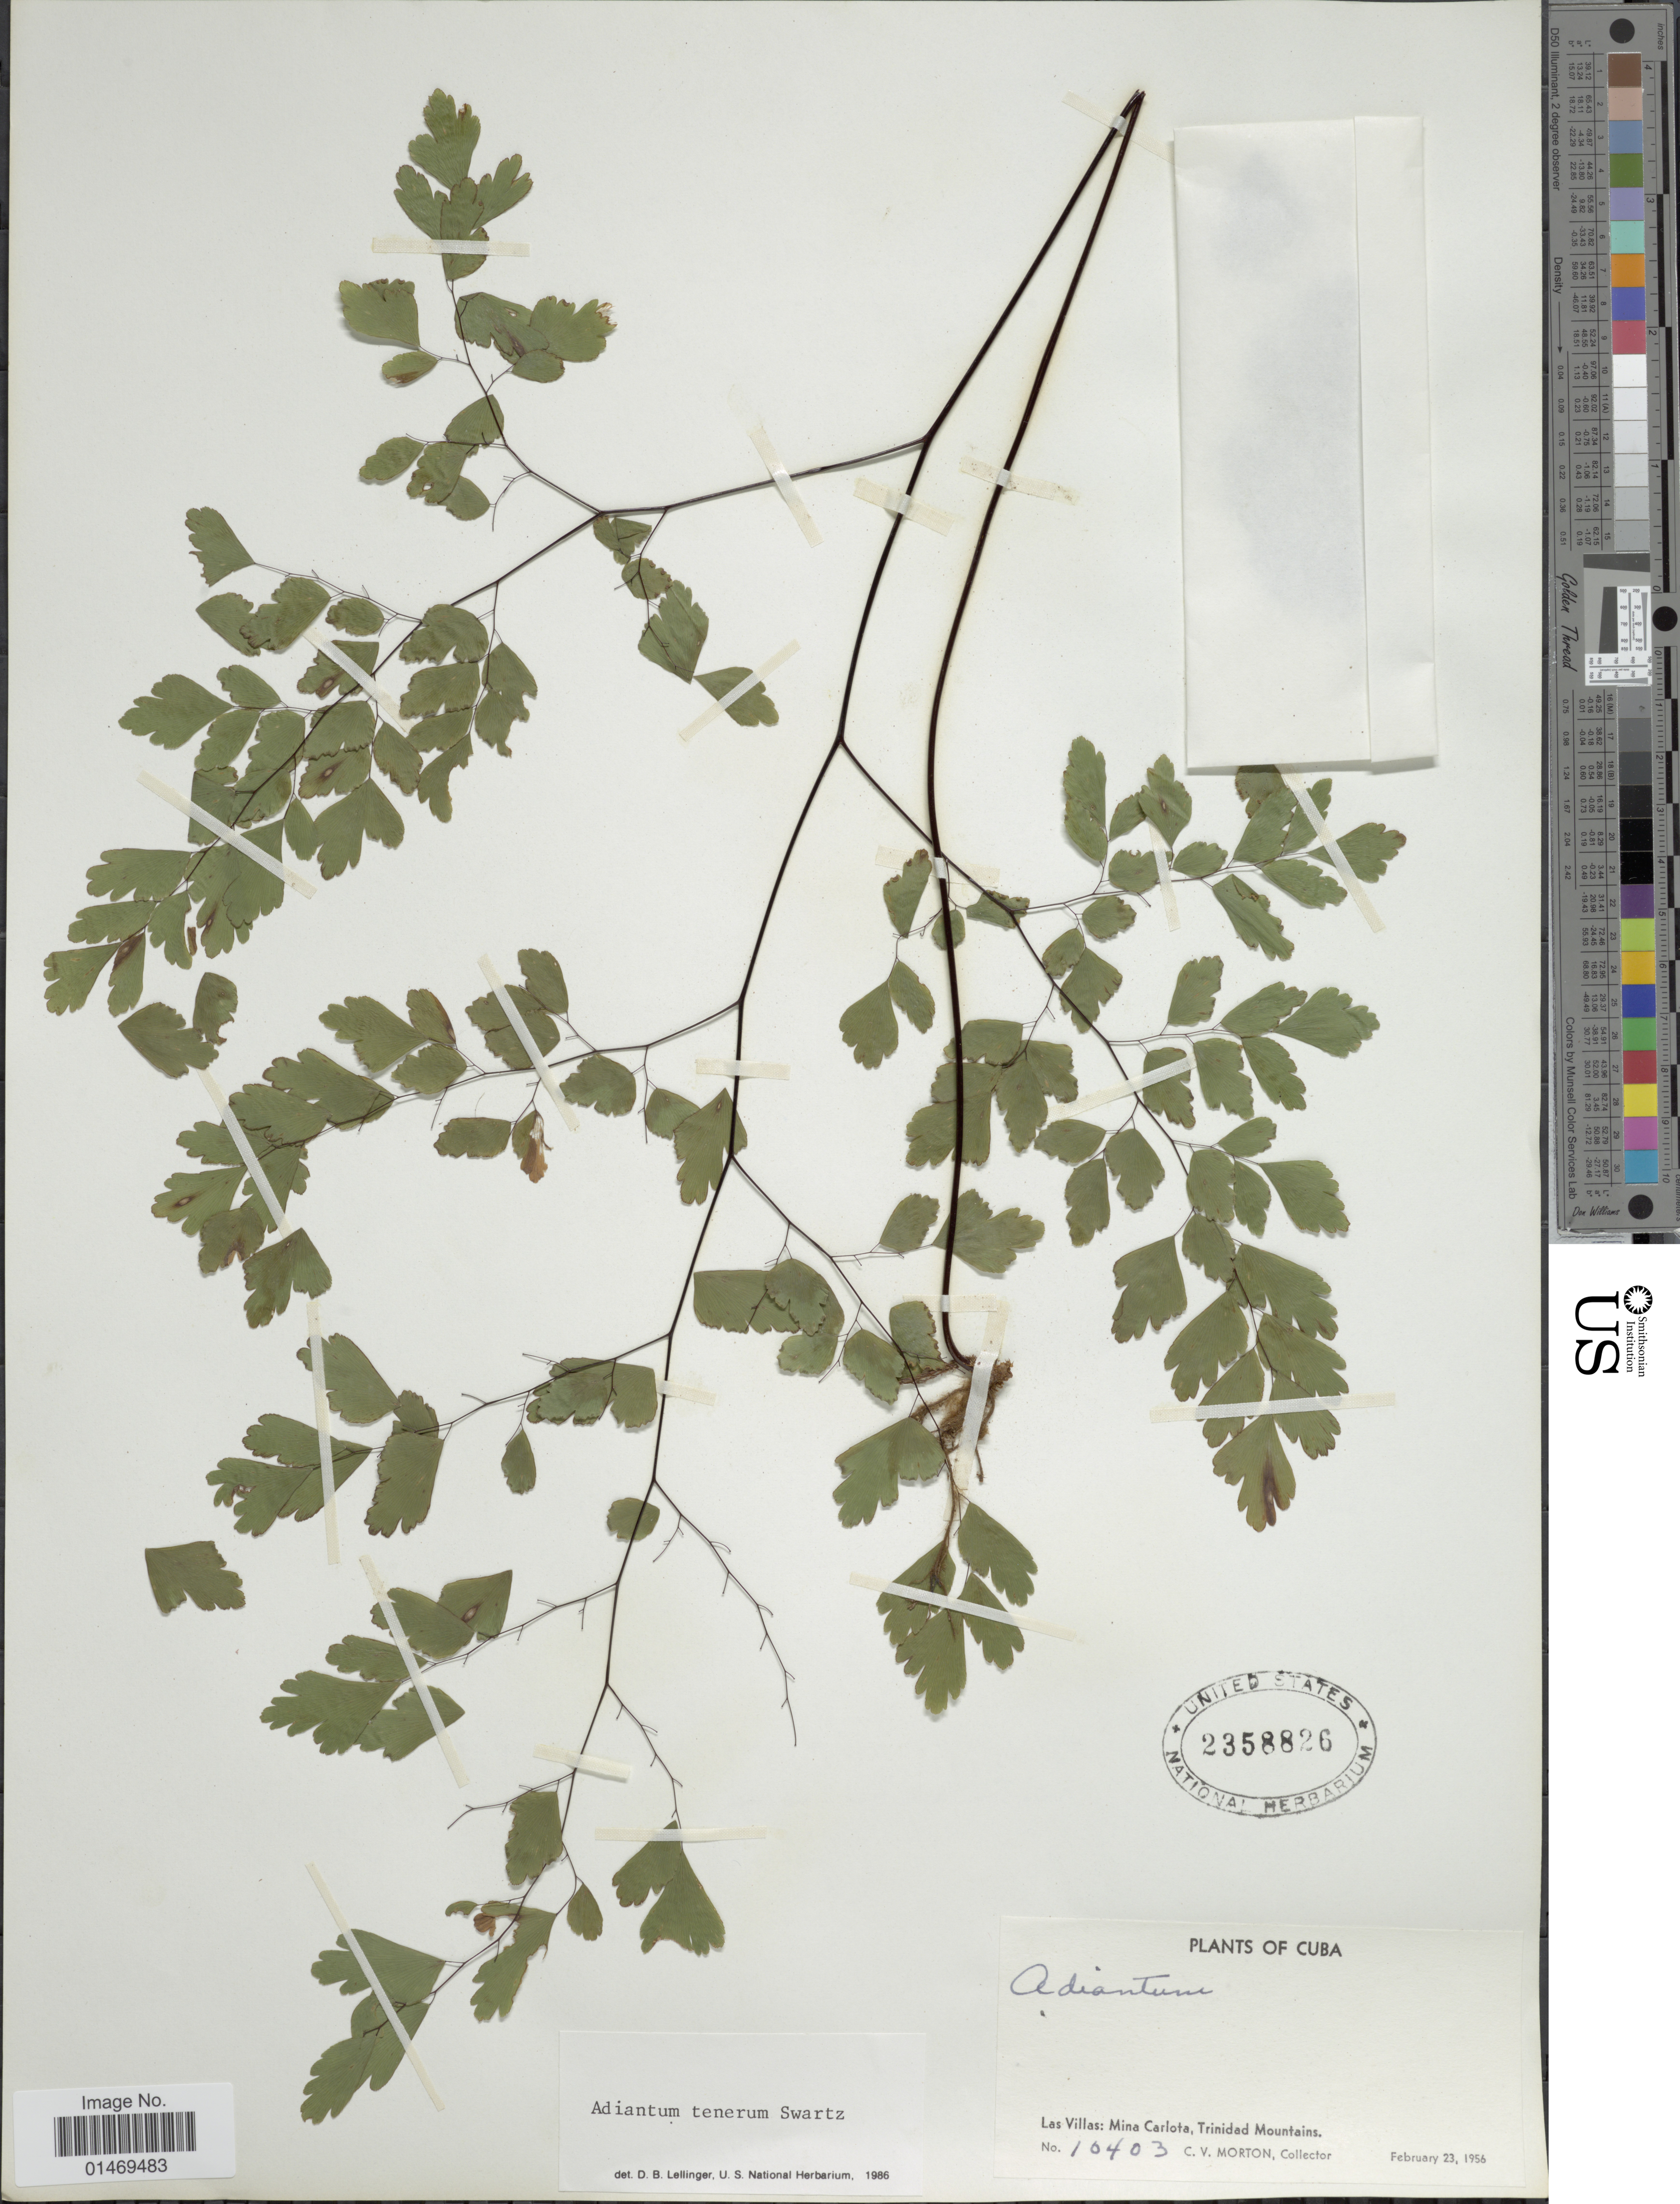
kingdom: Plantae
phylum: Tracheophyta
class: Polypodiopsida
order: Polypodiales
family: Pteridaceae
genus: Adiantum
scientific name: Adiantum tenerum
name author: Sw.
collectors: C. V. Morton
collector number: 10403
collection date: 1956-02-23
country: Cuba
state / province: Las Villas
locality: Mina Carlota, Trinidad Mountains.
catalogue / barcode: US 2358826